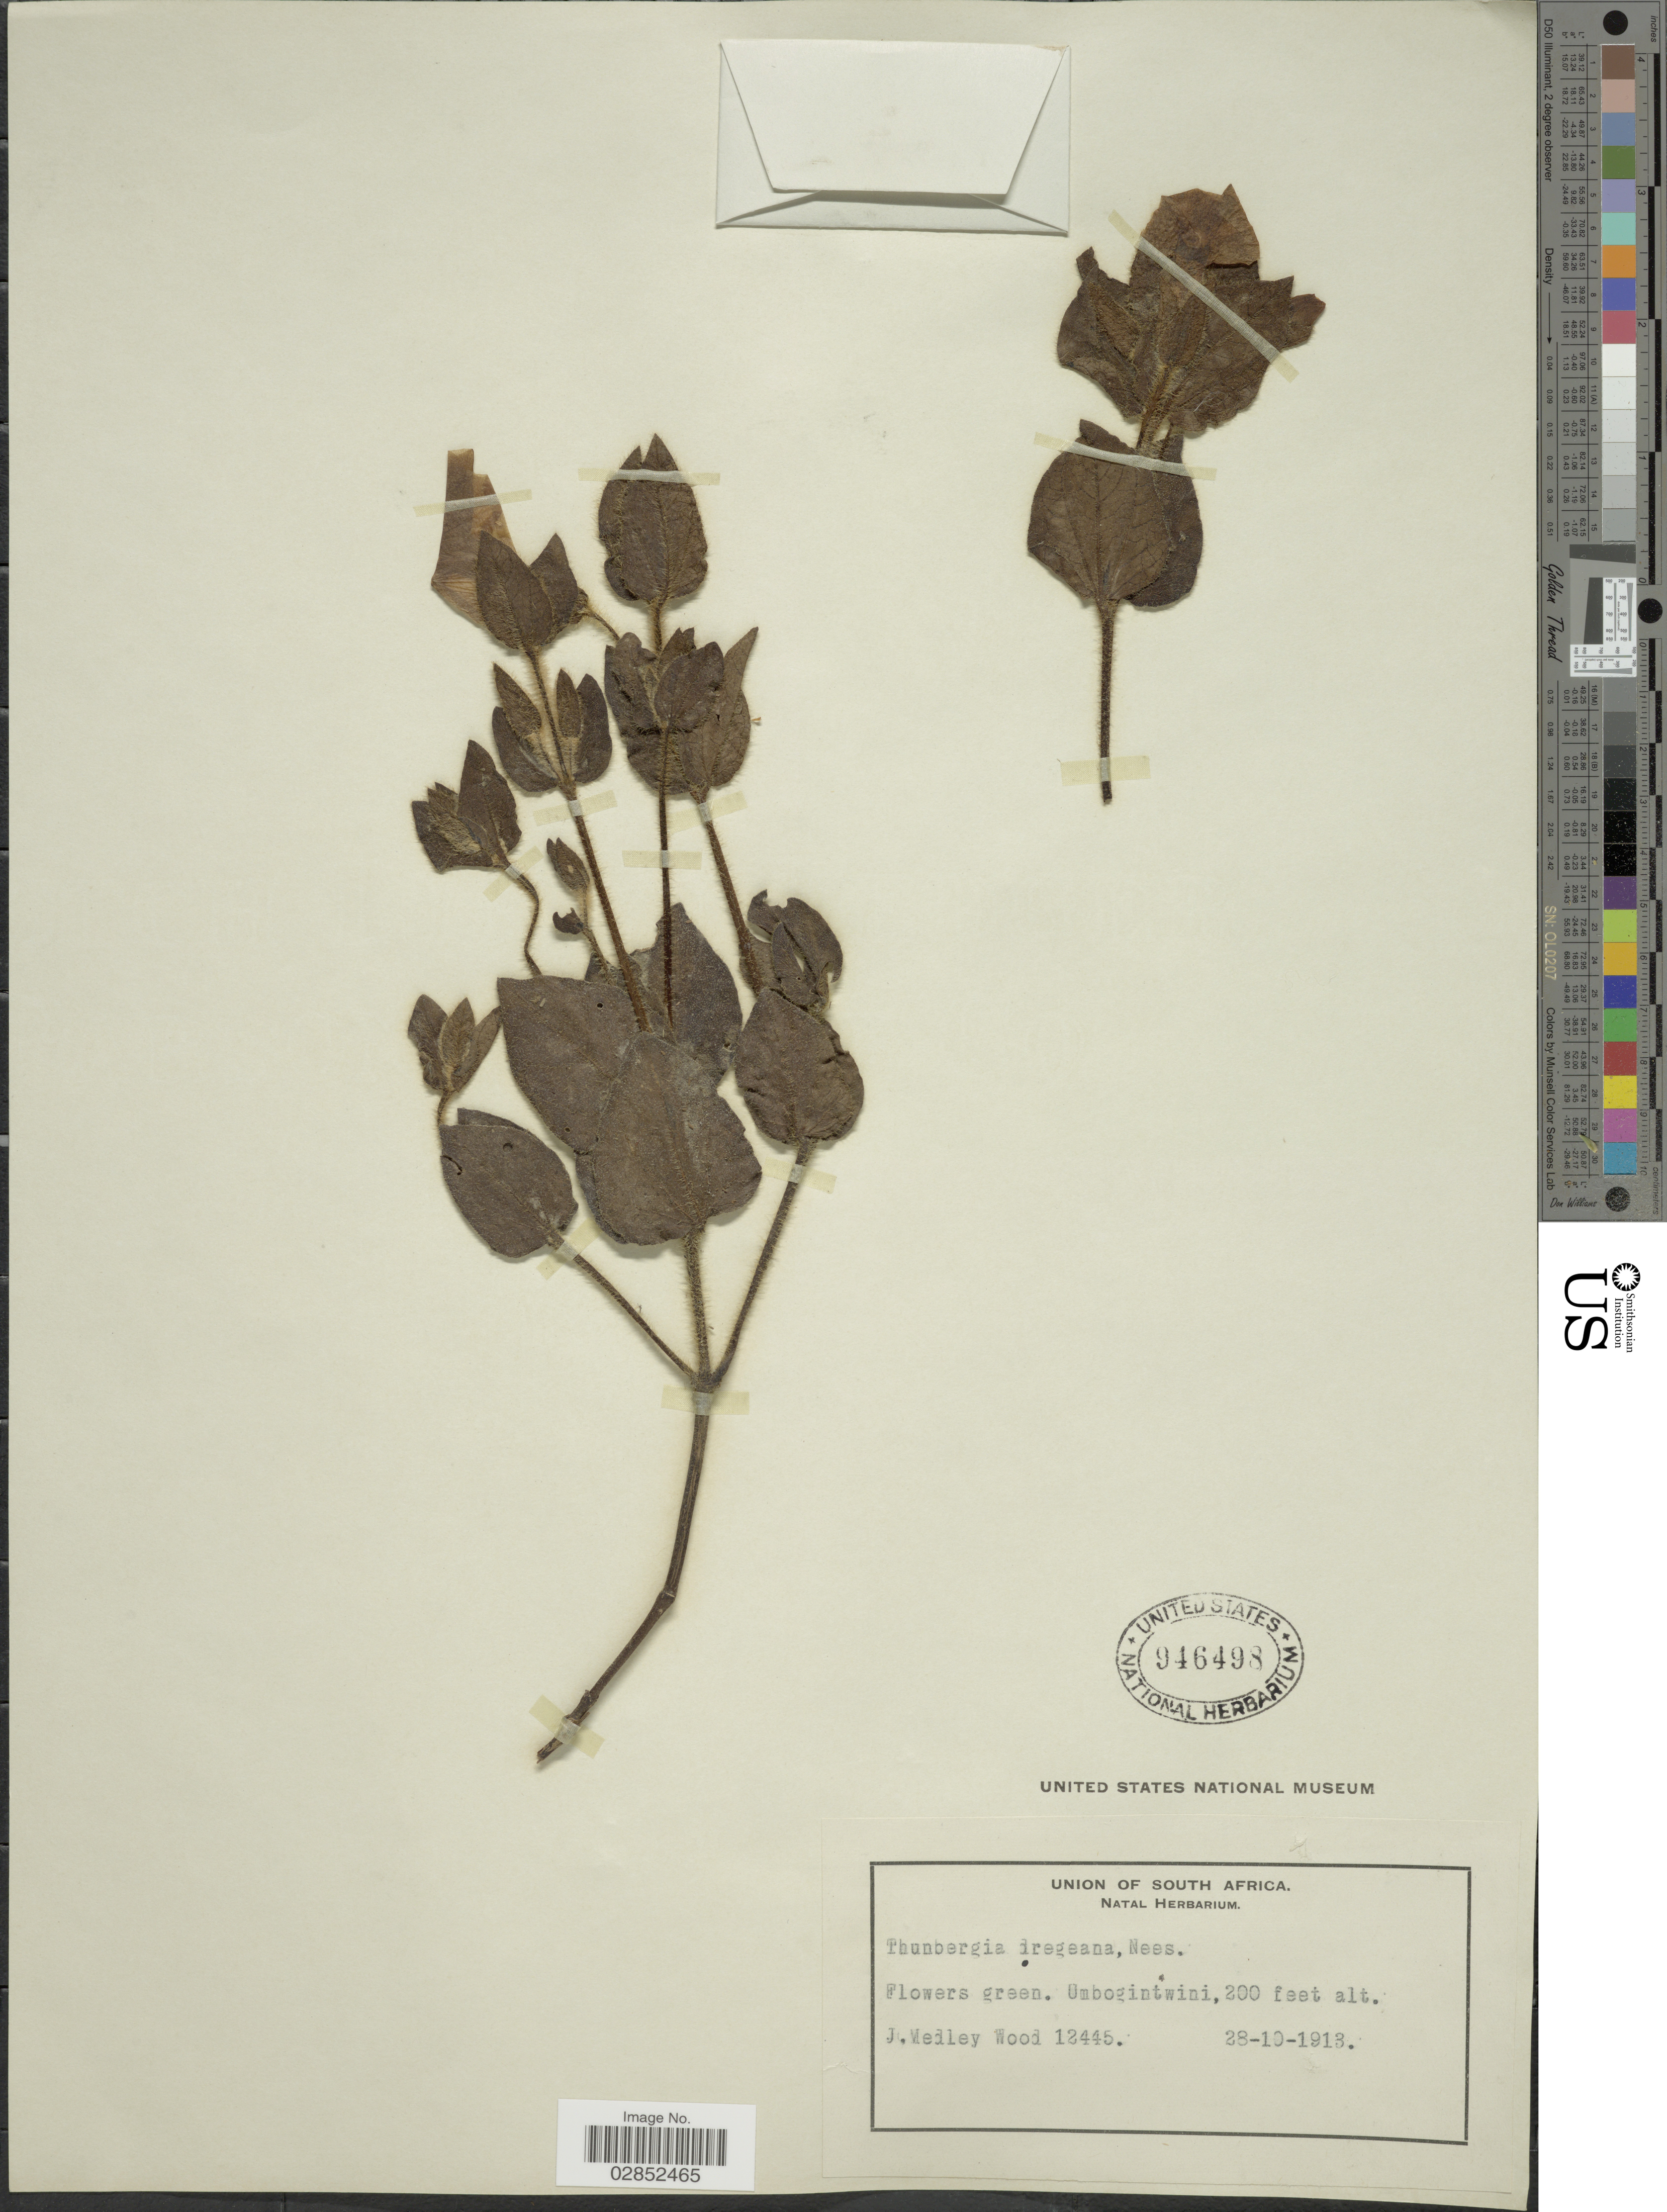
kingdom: Plantae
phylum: Tracheophyta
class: Magnoliopsida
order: Lamiales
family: Acanthaceae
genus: Thunbergia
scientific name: Thunbergia dregeana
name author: Nees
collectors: J. Medley Wood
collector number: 12445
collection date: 1913-10-28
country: South Africa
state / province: KwaZulu-Natal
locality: Natal, Umbogintwini.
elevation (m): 61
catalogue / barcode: US 946498